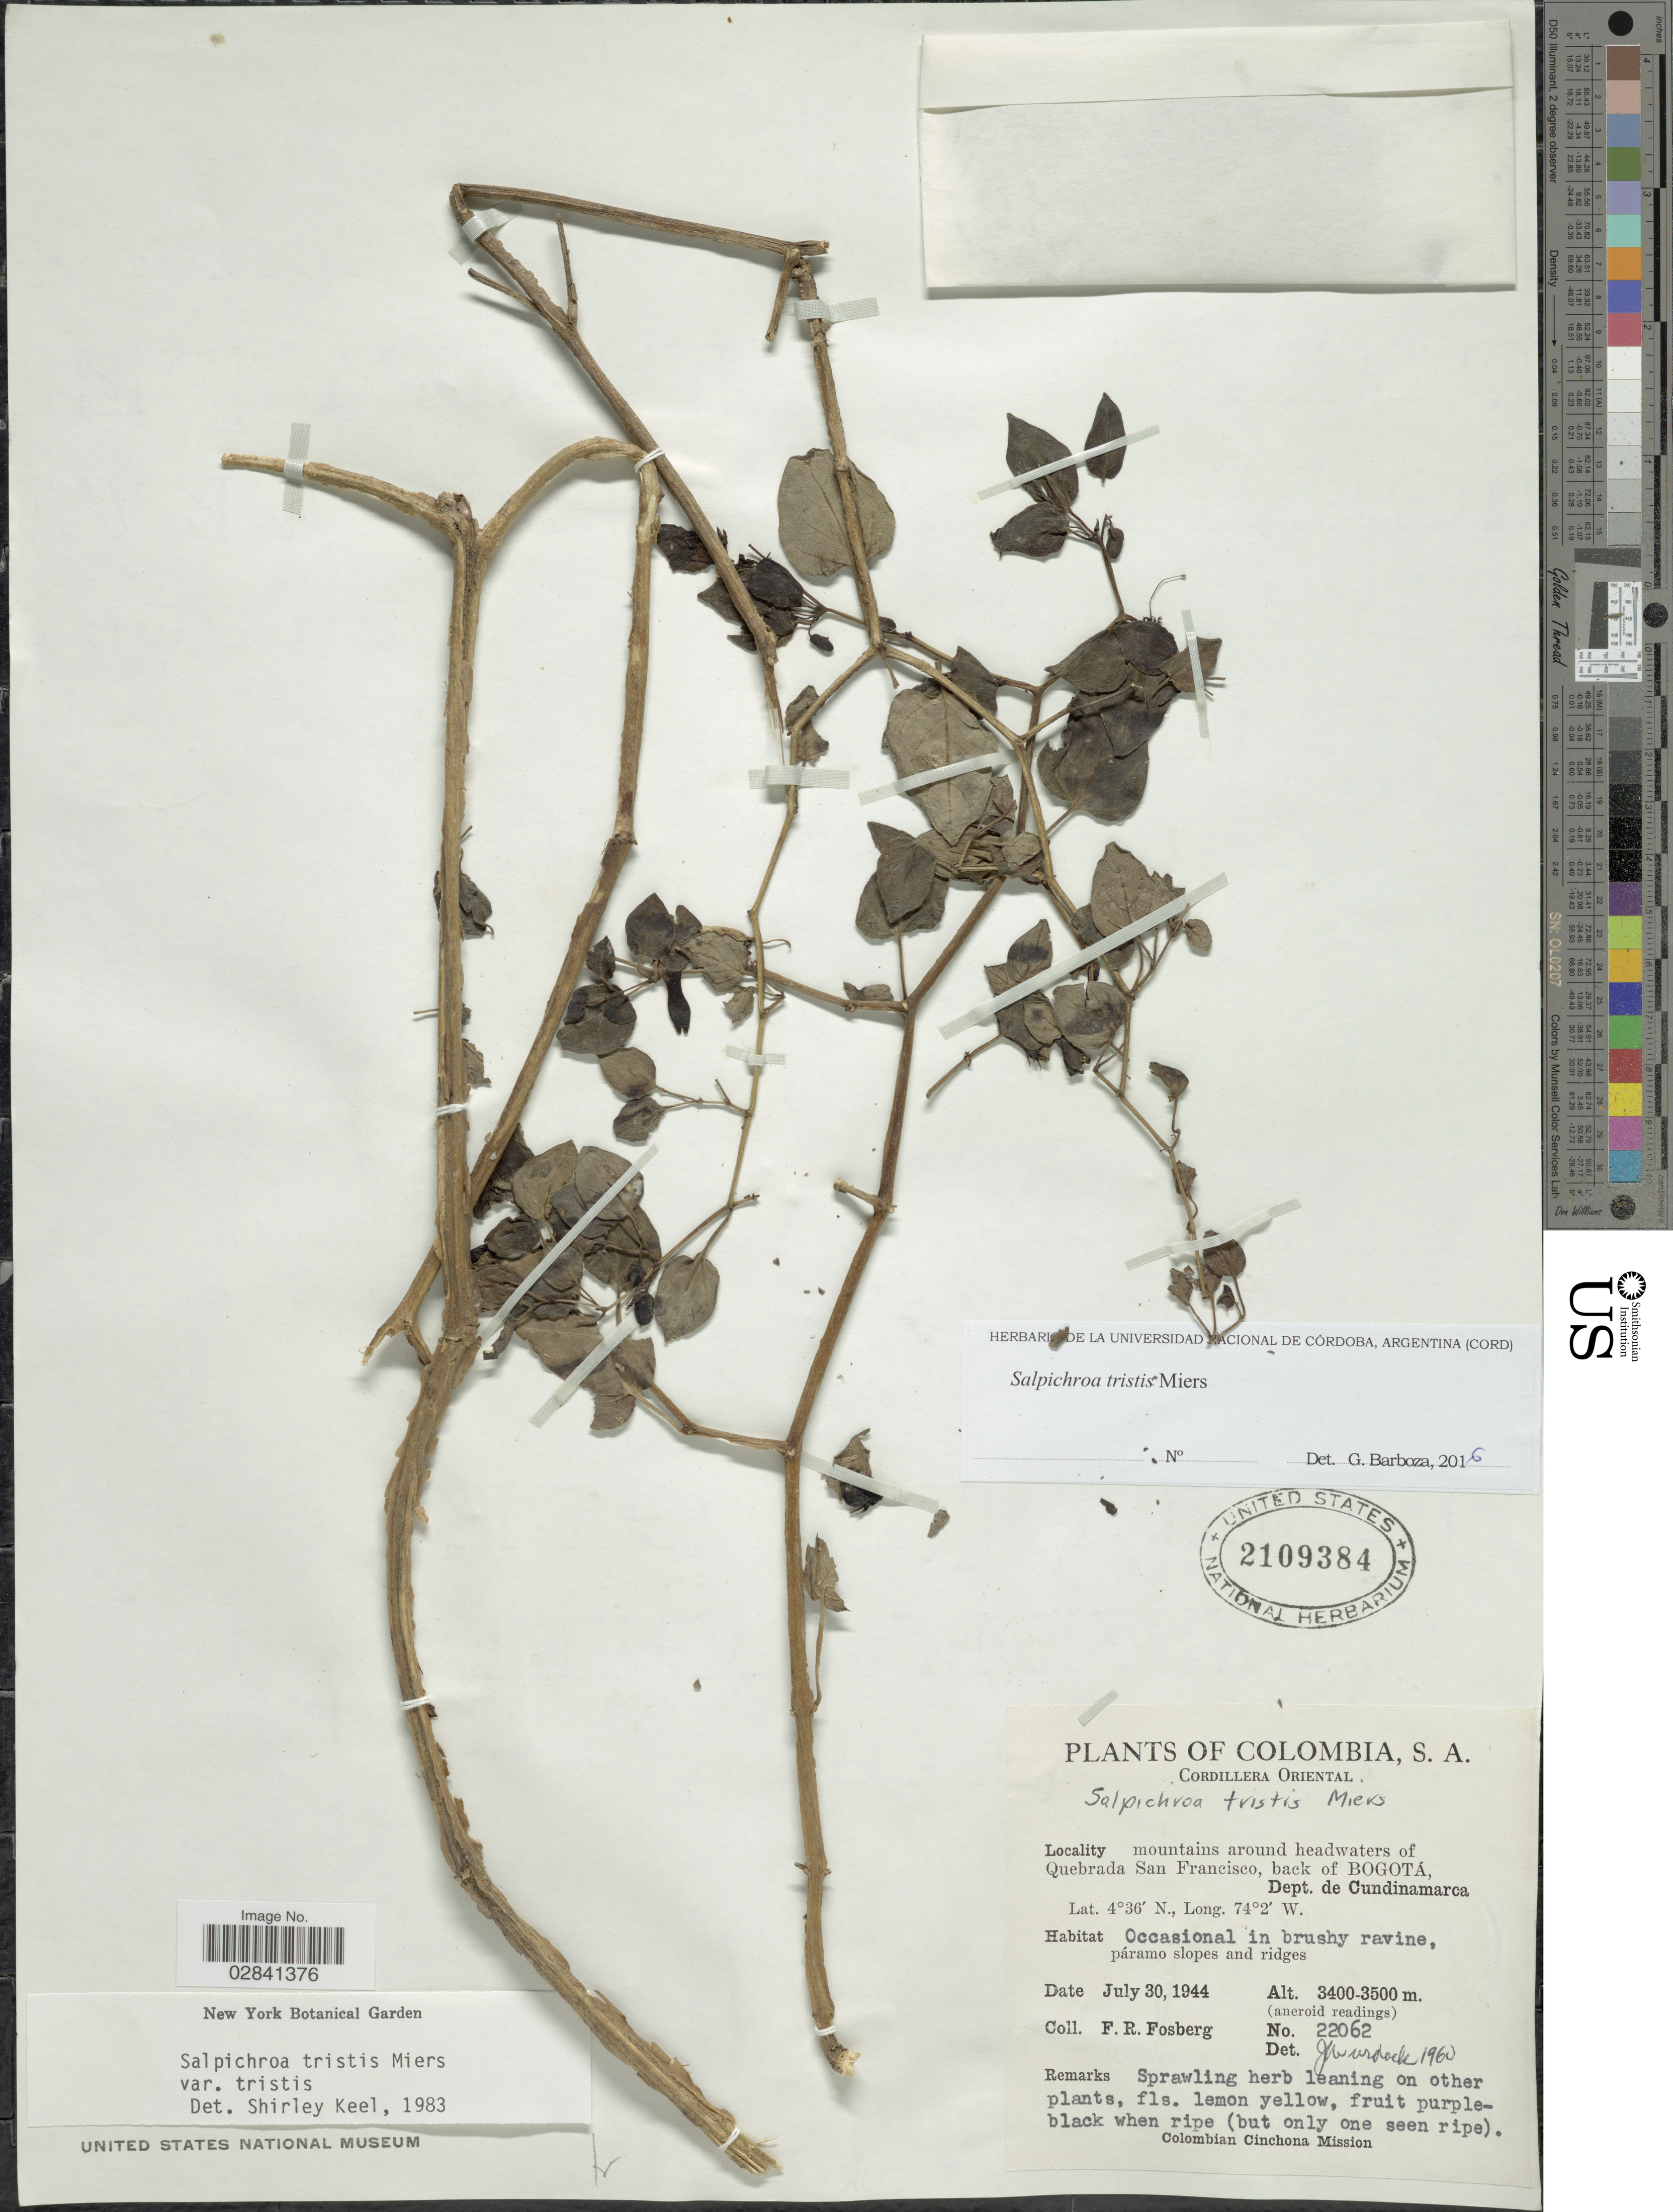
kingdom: Plantae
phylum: Tracheophyta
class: Magnoliopsida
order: Solanales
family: Solanaceae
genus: Salpichroa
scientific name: Salpichroa tristis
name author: Walp.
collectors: F. R. Fosberg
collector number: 22062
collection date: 1944-07-30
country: Colombia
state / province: Cundinamarca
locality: Cordillera Oriental. Mountains around headwaters of Quebrada San Francisco, back of Bogotá.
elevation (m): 3400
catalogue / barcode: US 2109384